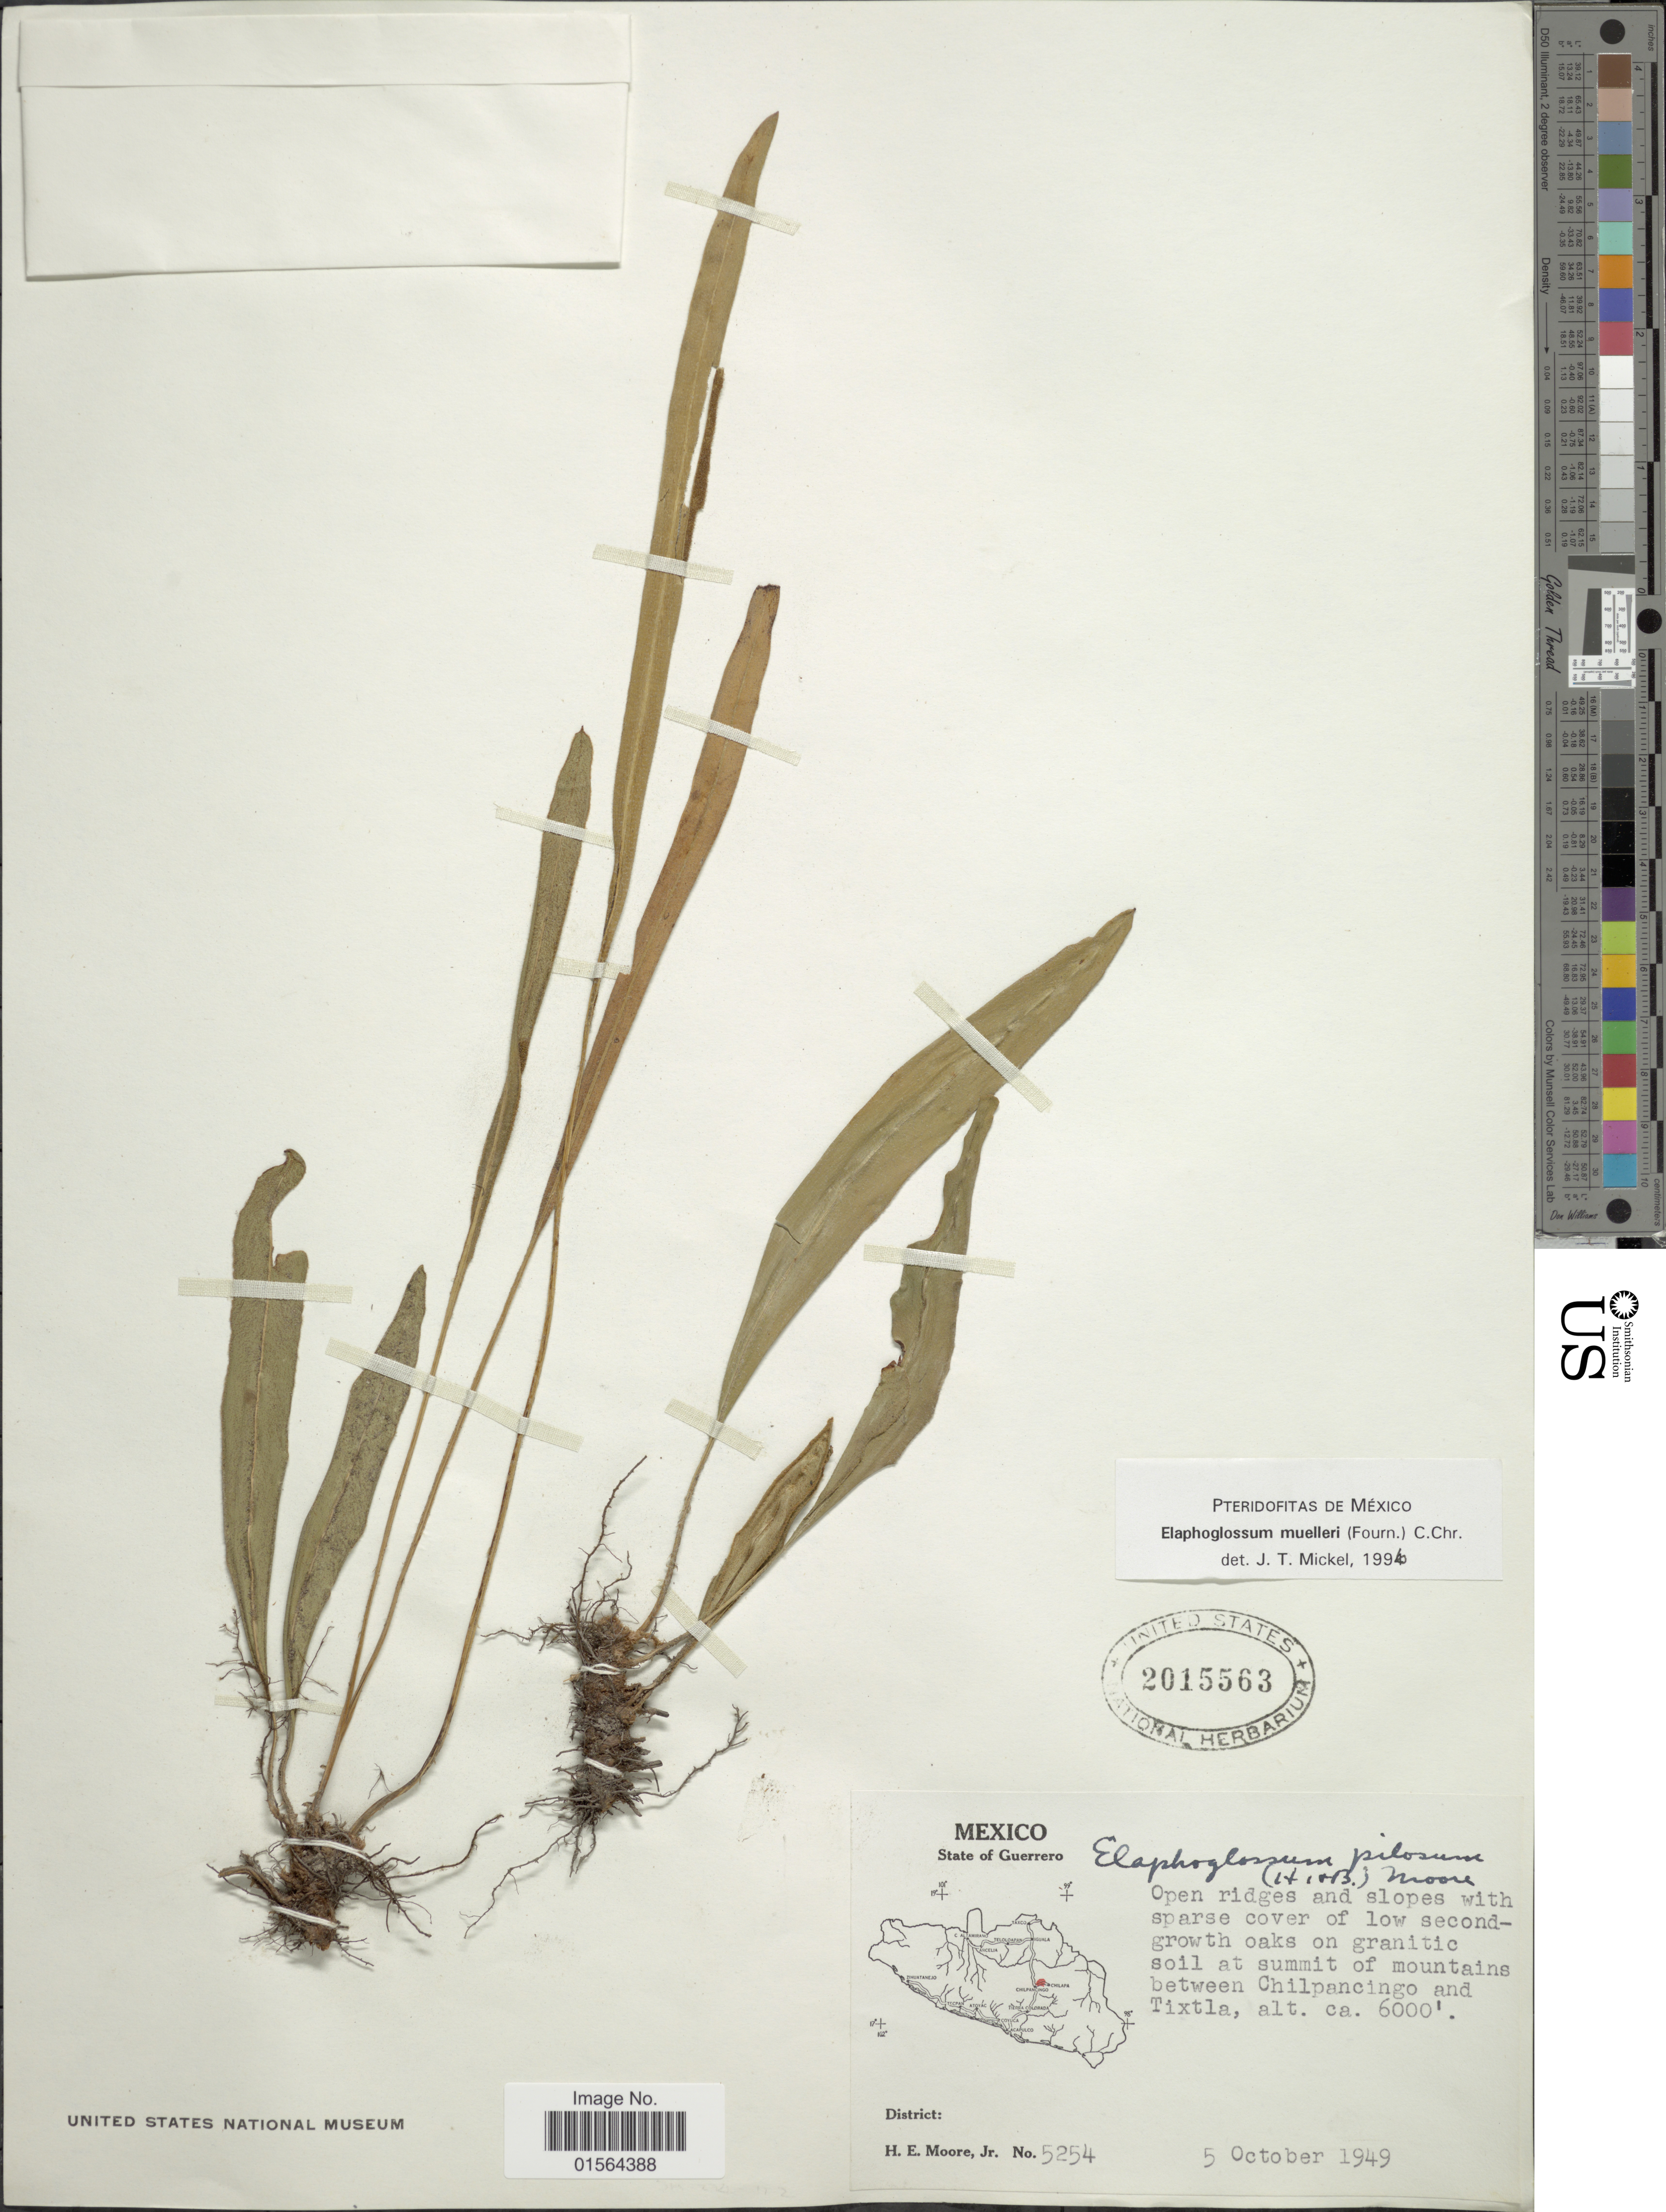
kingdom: Plantae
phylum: Tracheophyta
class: Polypodiopsida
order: Polypodiales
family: Dryopteridaceae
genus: Elaphoglossum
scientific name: Elaphoglossum muelleri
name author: (E. Fourn.) C. Chr.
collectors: H. Moore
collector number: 5254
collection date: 1949-10-05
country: Mexico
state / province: Guerrero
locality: State of Guerrero, at summit of mountains between Chilpancingo and Tixtla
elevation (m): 1829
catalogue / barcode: US 2015563